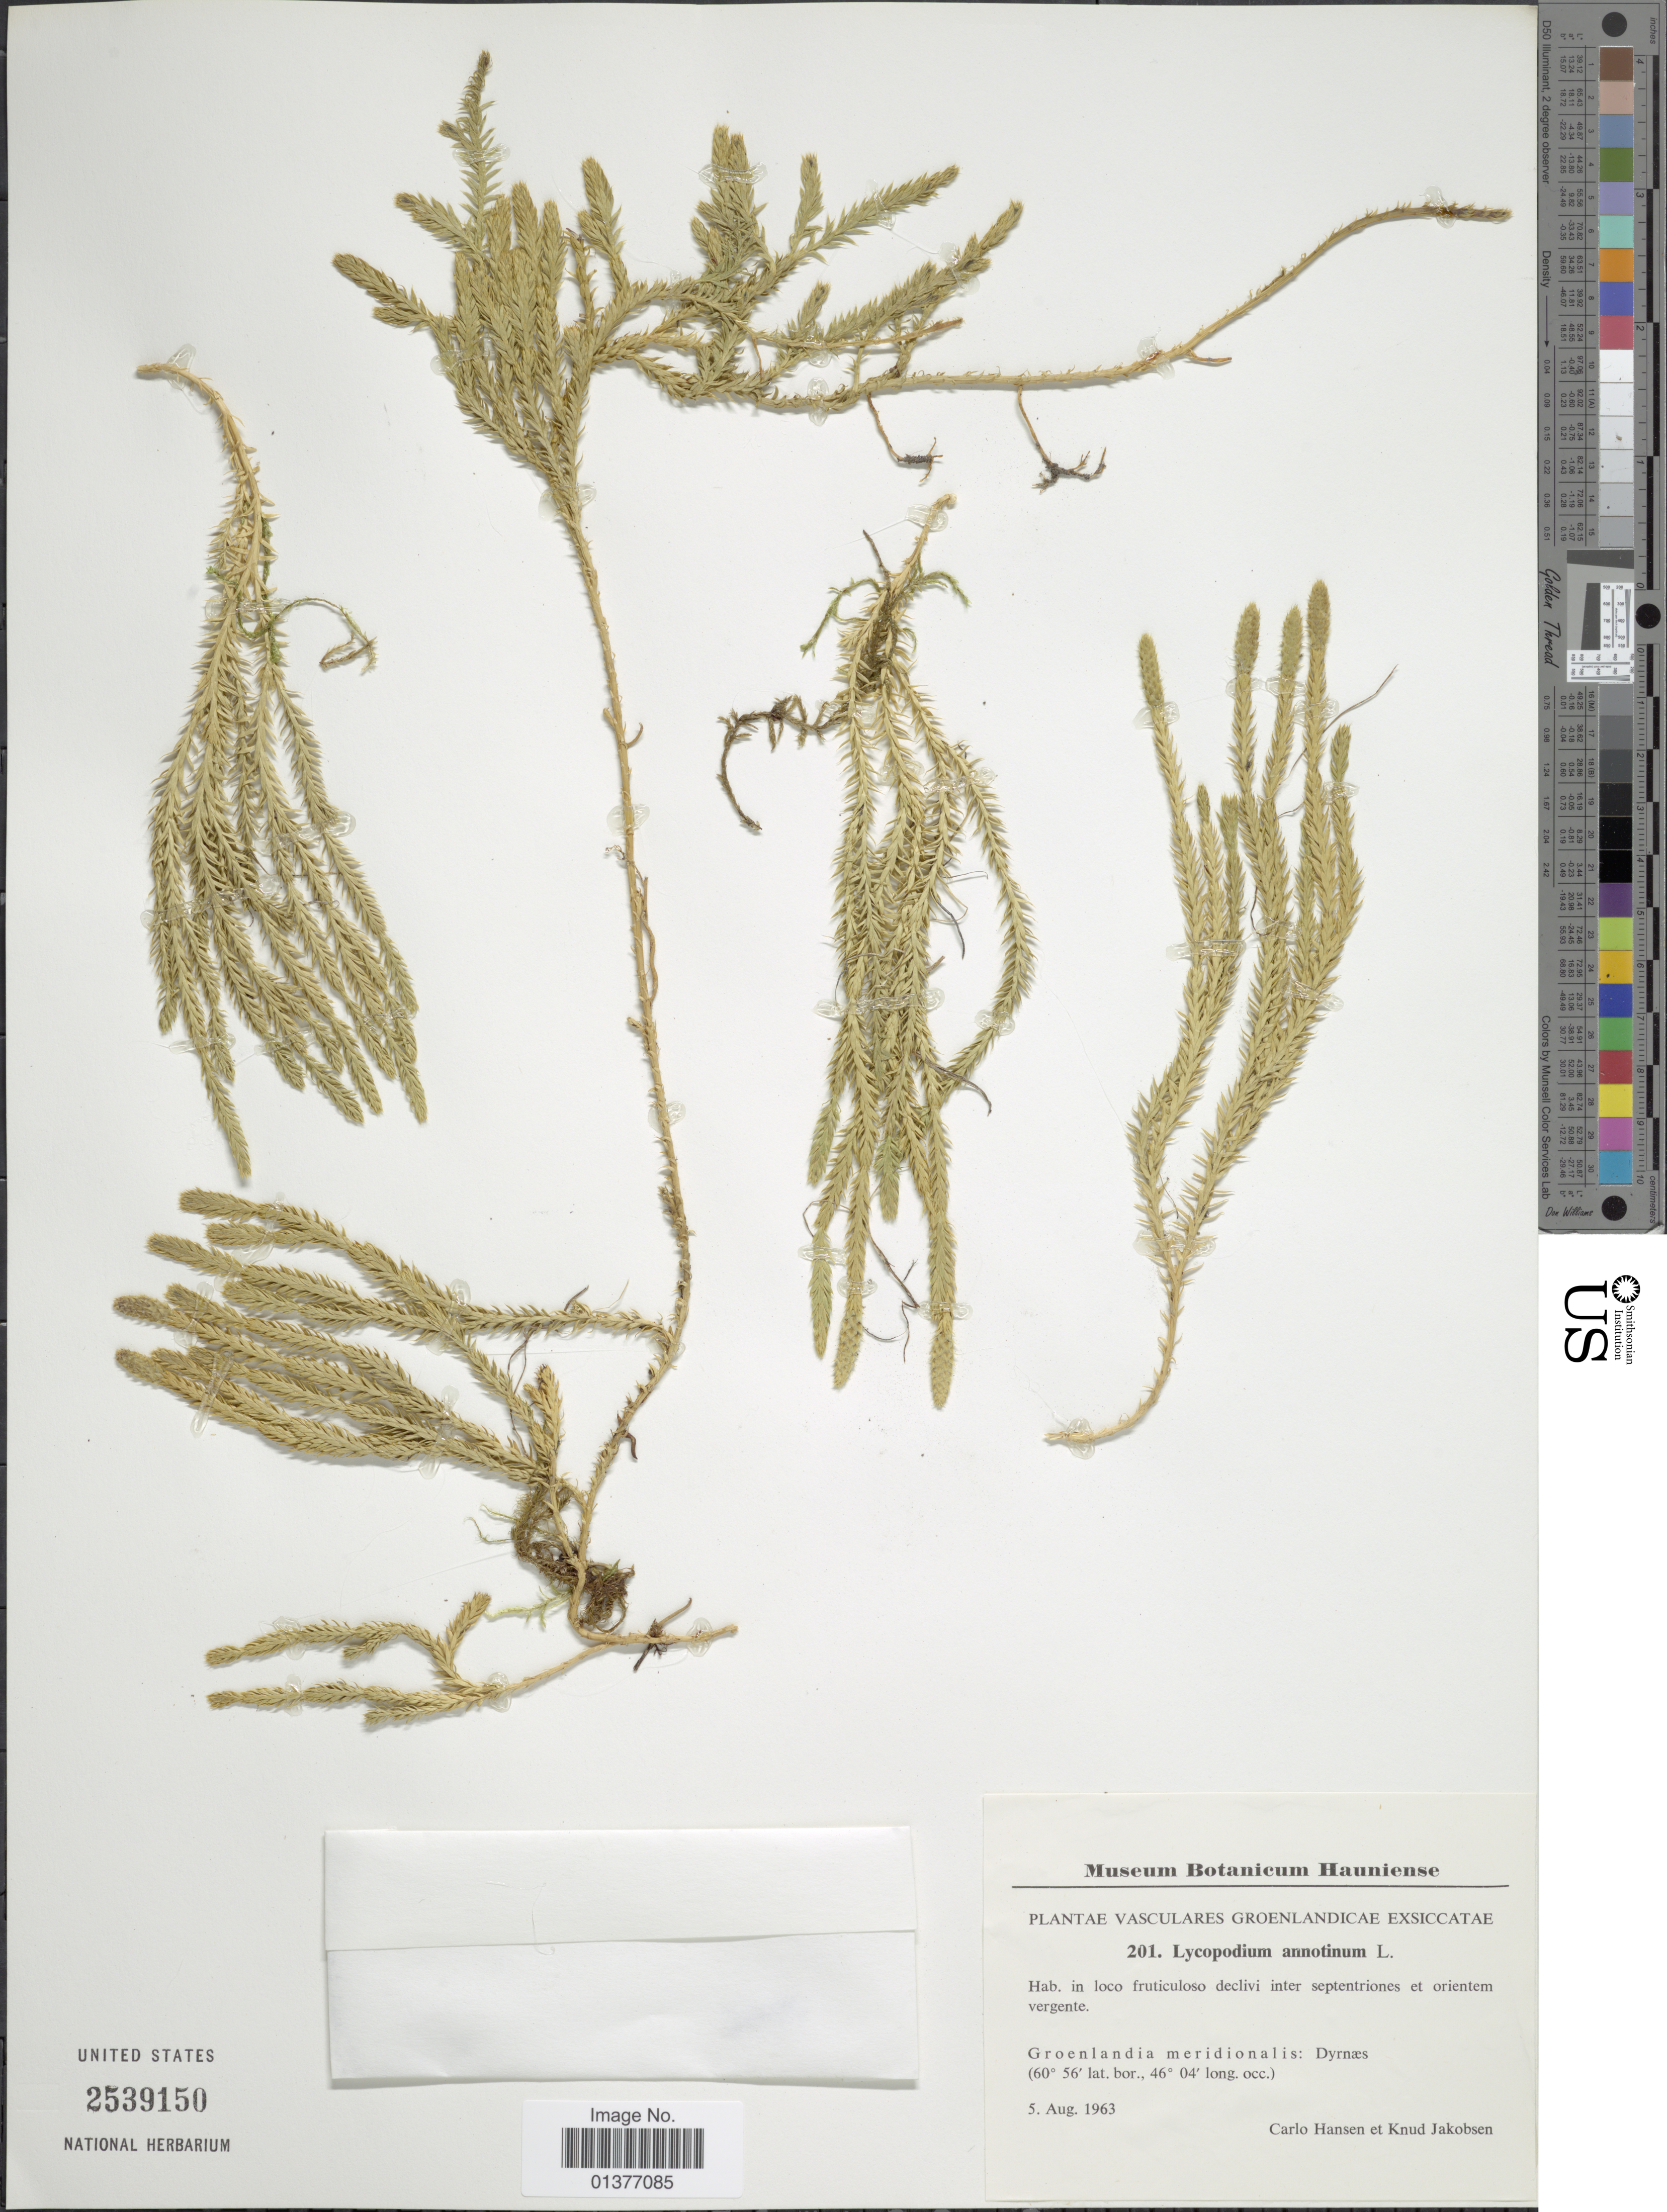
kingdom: Plantae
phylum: Tracheophyta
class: Lycopodiopsida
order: Lycopodiales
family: Lycopodiaceae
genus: Spinulum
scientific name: Spinulum annotinum subsp. annotinum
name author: (L.) A. Haines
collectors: C. Hansen & K. Jakobsen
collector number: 201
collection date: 1963-08-05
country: Greenland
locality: Hab in loco fruticuloso declivi septenriones et orientem vergente, Dyrnaes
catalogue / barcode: US 2539150